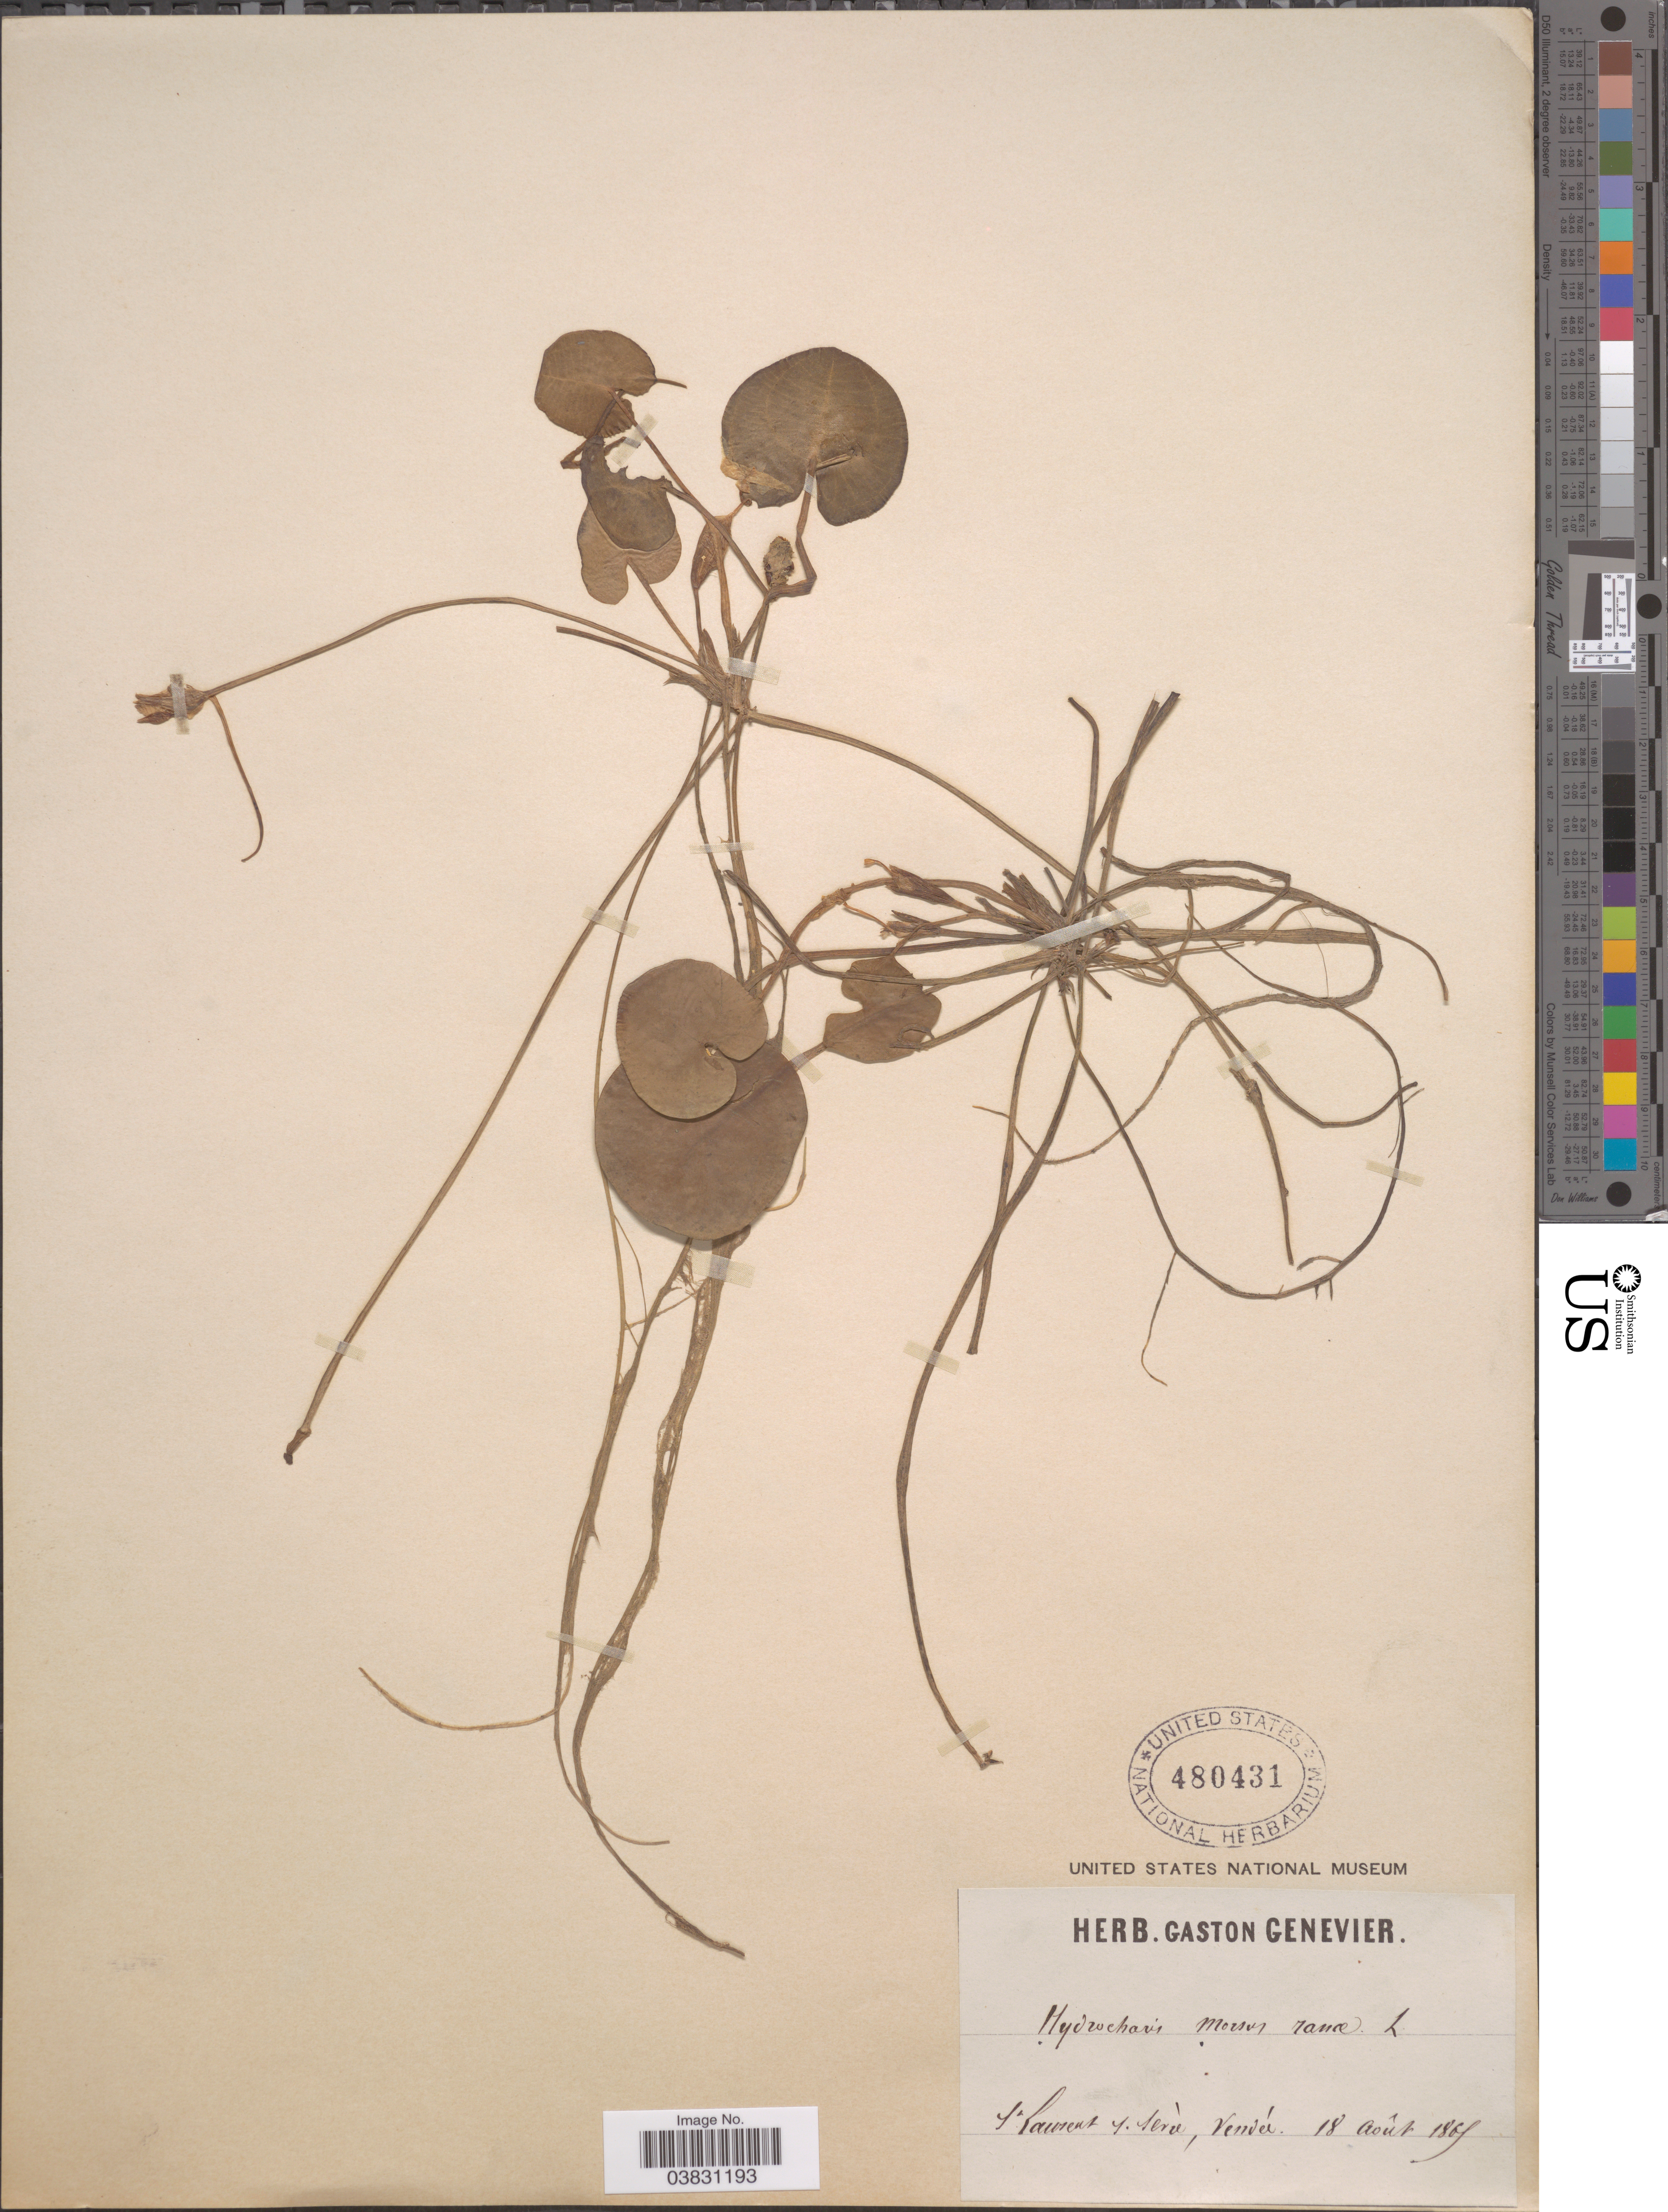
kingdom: Plantae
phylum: Tracheophyta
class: Liliopsida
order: Alismatales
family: Hydrocharitaceae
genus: Hydrocharis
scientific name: Hydrocharis morsus-ranae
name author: L.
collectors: ex herb. G. Genevier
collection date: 1865-08-18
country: France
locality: St. Laurent s. Sevre, Vendee.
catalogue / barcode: US 480431